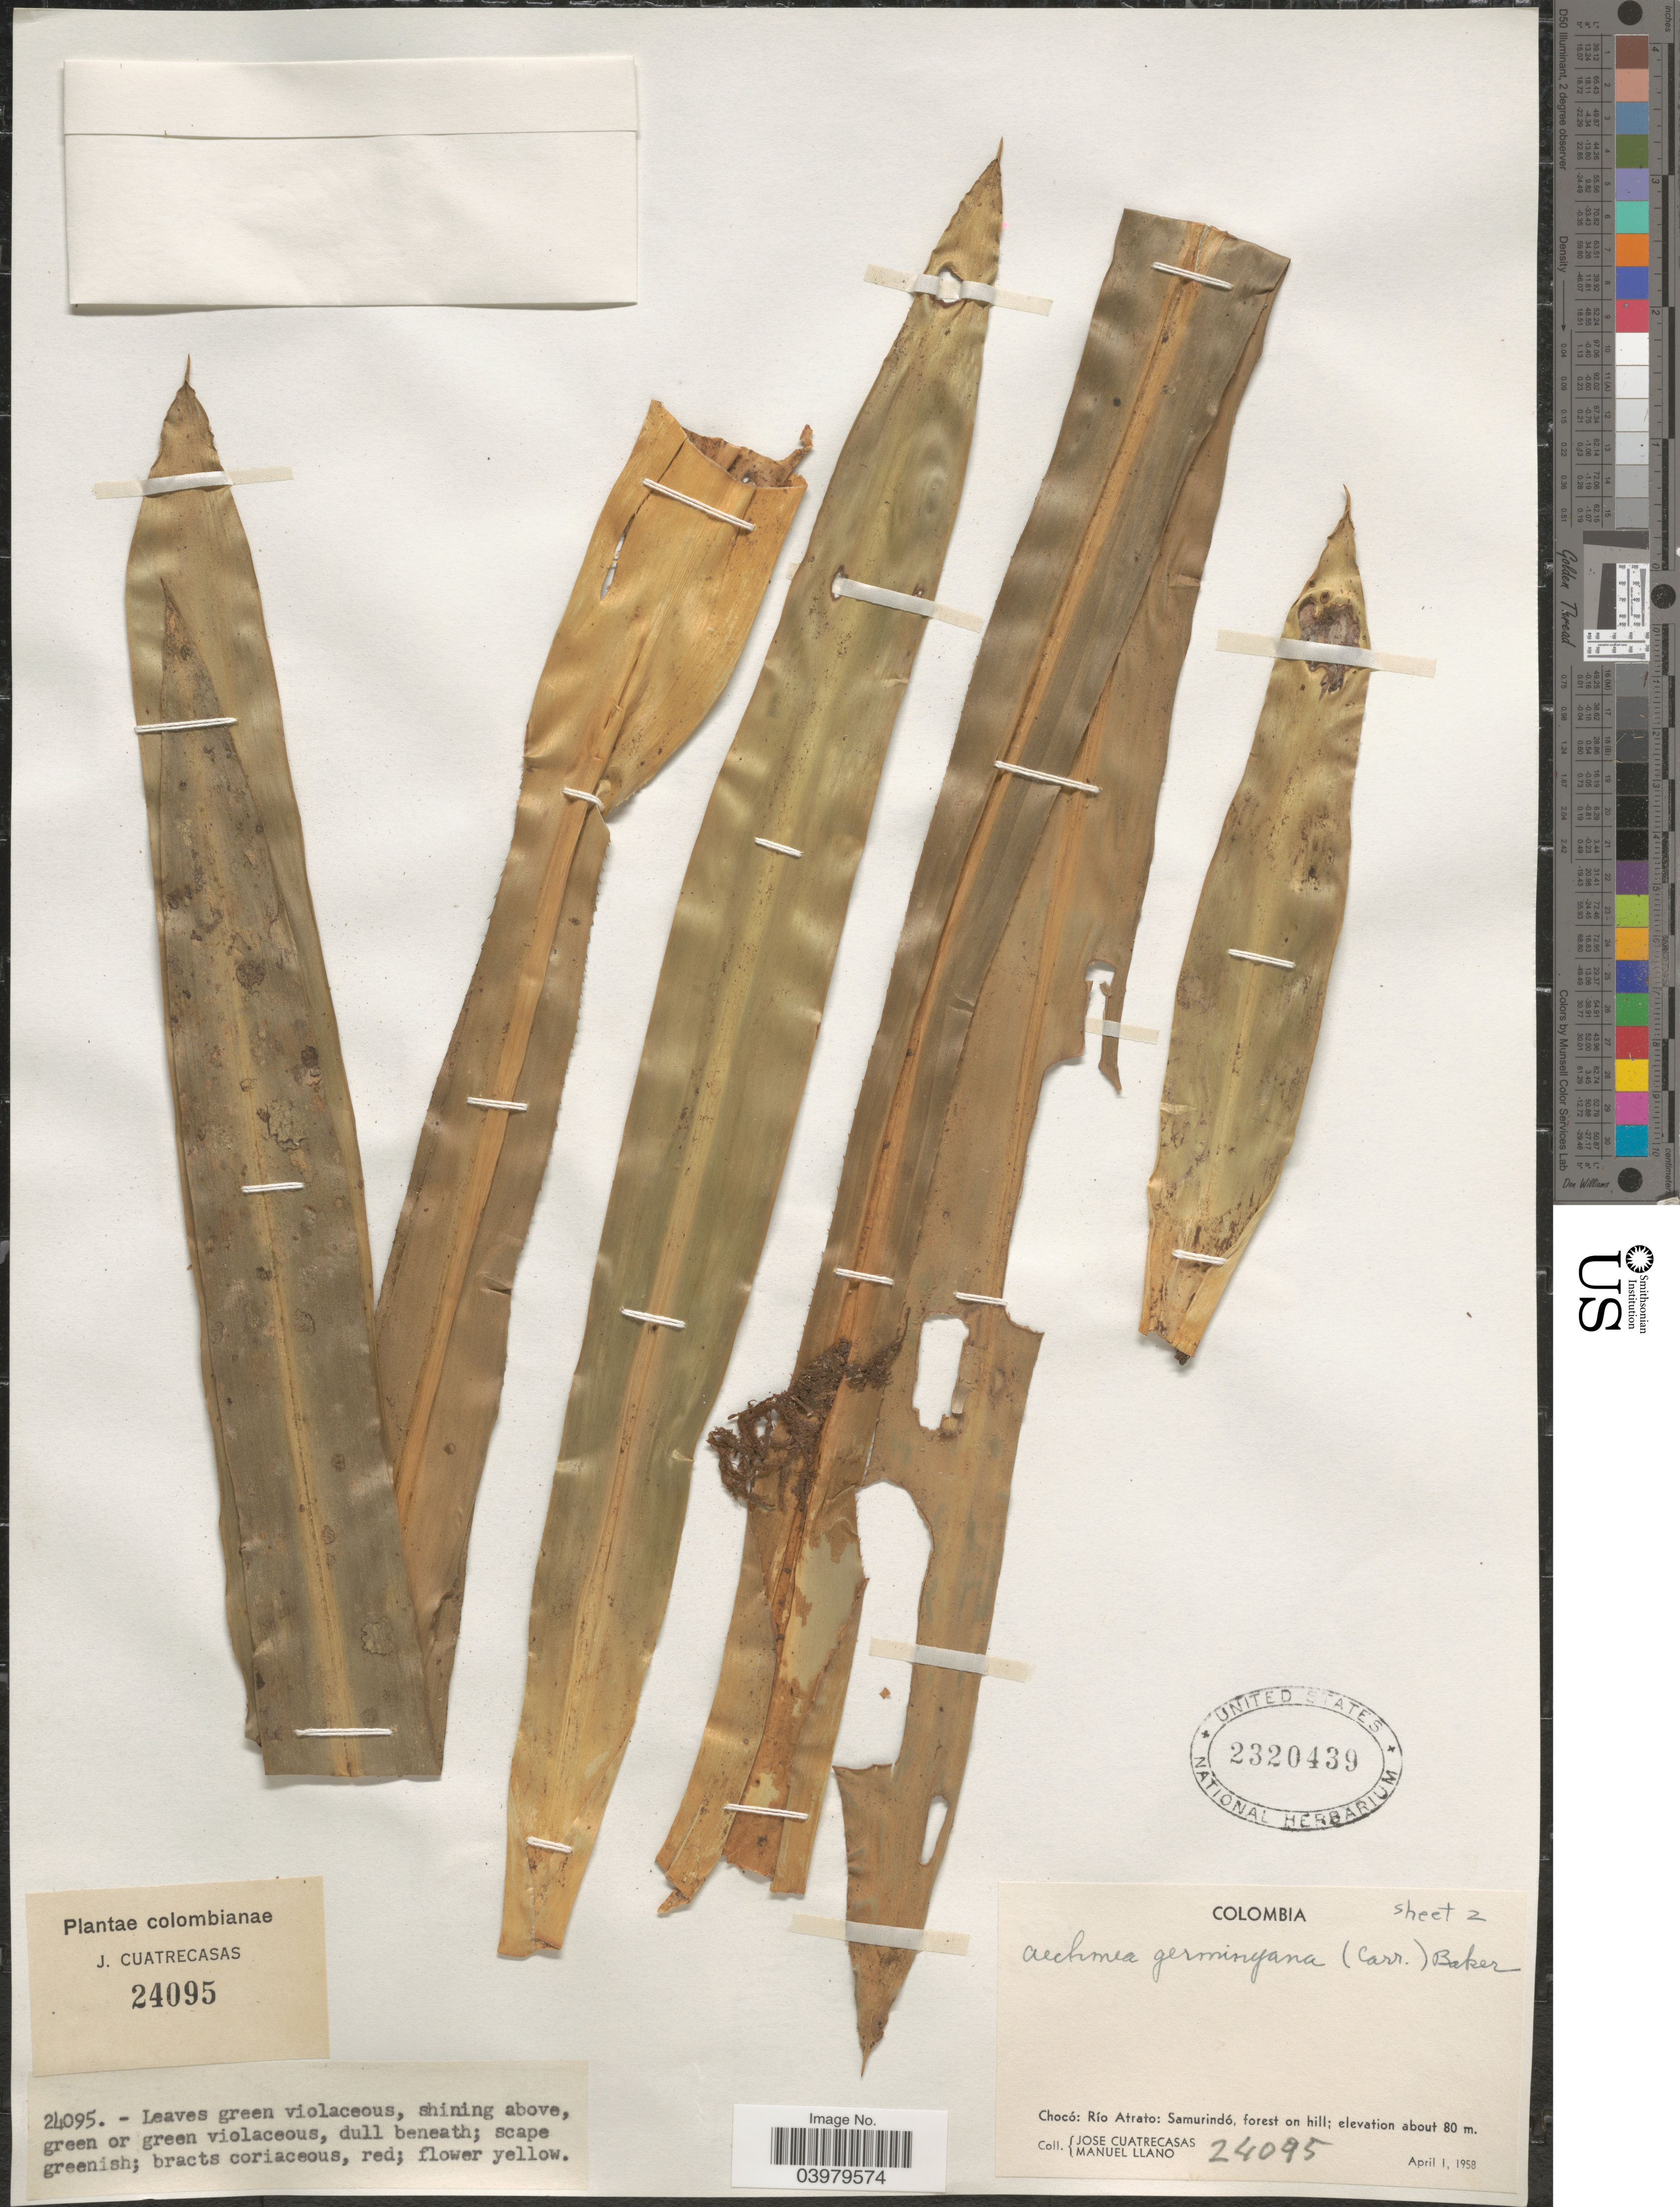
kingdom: Plantae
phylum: Tracheophyta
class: Liliopsida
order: Poales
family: Bromeliaceae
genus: Aechmea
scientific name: Aechmea germinyana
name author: (Carrière) Baker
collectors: J. Cuatrecasas & M. Llano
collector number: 24095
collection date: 1958-04-01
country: Colombia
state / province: Chocó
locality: Río Atrato: Samurindó, forest on hill.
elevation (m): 80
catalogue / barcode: US 2320439